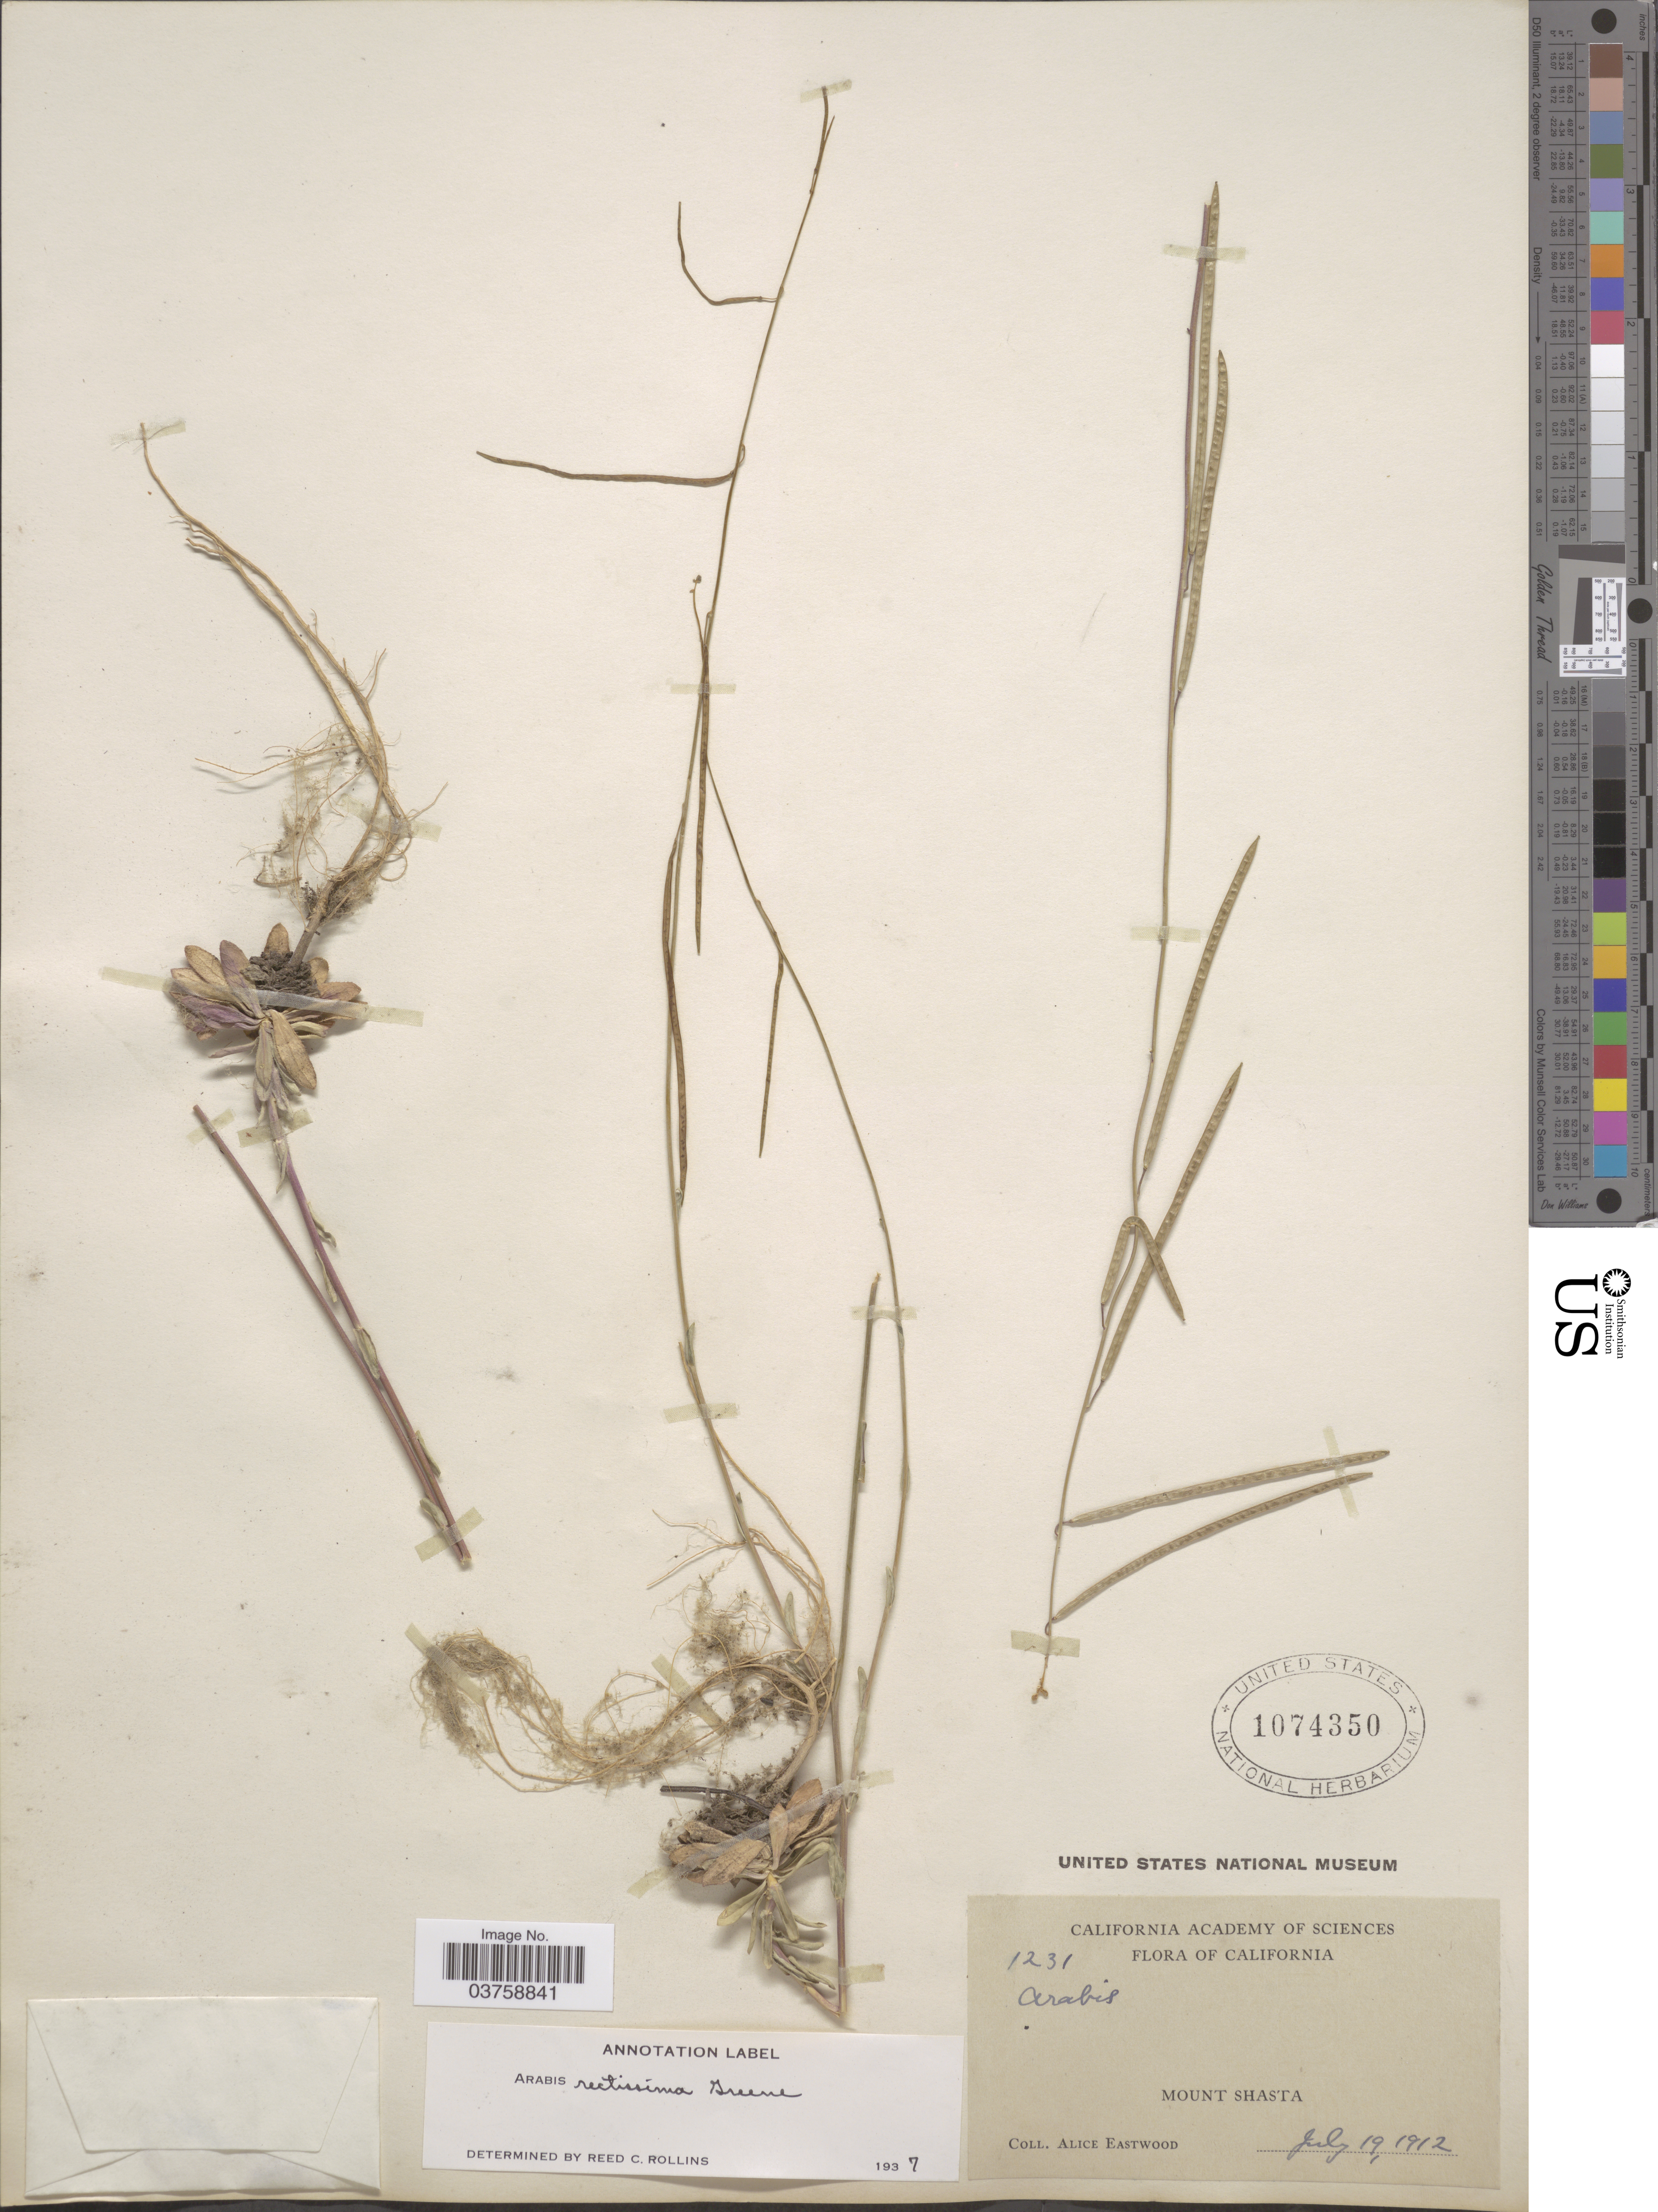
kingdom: Plantae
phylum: Tracheophyta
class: Magnoliopsida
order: Brassicales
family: Brassicaceae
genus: Arabis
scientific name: Arabis rectissima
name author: Greene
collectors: A. Eastwood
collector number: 1231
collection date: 1912-07-19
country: United States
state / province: California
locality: Mount Shasta.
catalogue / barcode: US 1074350